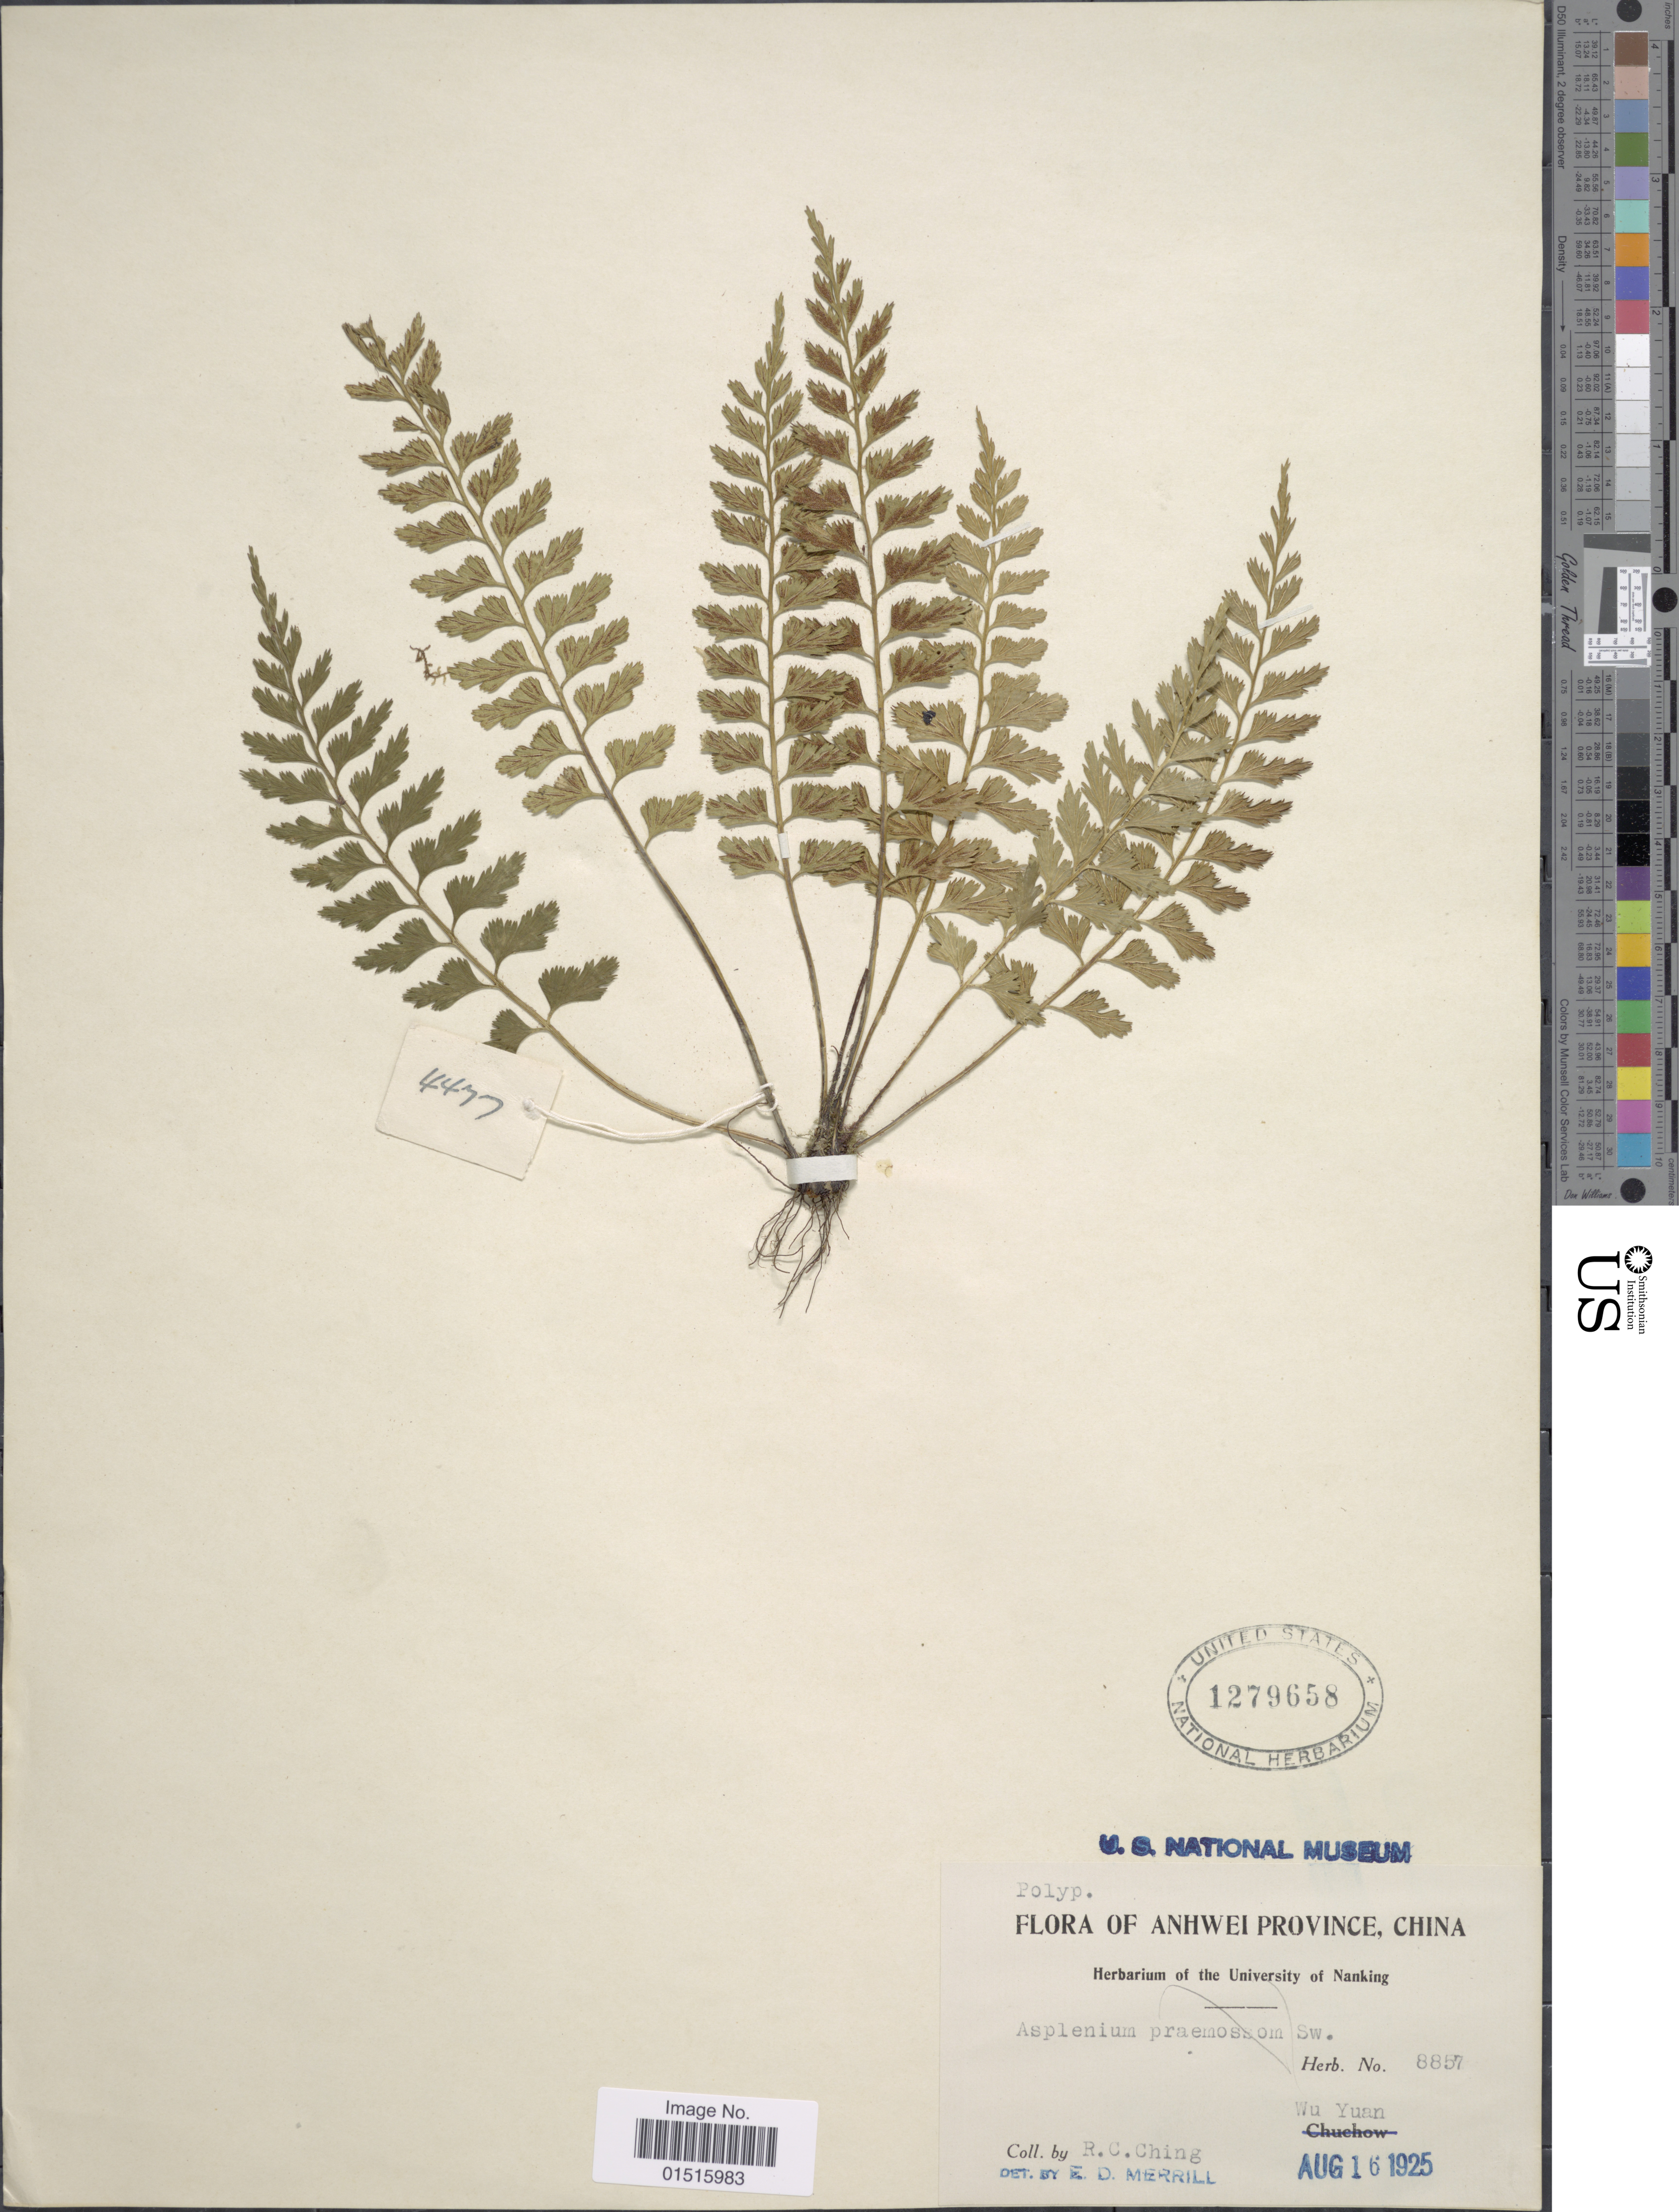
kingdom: Plantae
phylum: Tracheophyta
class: Polypodiopsida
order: Polypodiales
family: Aspleniaceae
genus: Asplenium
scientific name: Asplenium yoshinagae var. planicaule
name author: (Wall. ex Mett.) C.V. Morton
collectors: R. C. Ching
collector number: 8857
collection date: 1925-08-16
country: China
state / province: Anhui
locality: Anhwei province, Wu Yuan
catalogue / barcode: US 1279658